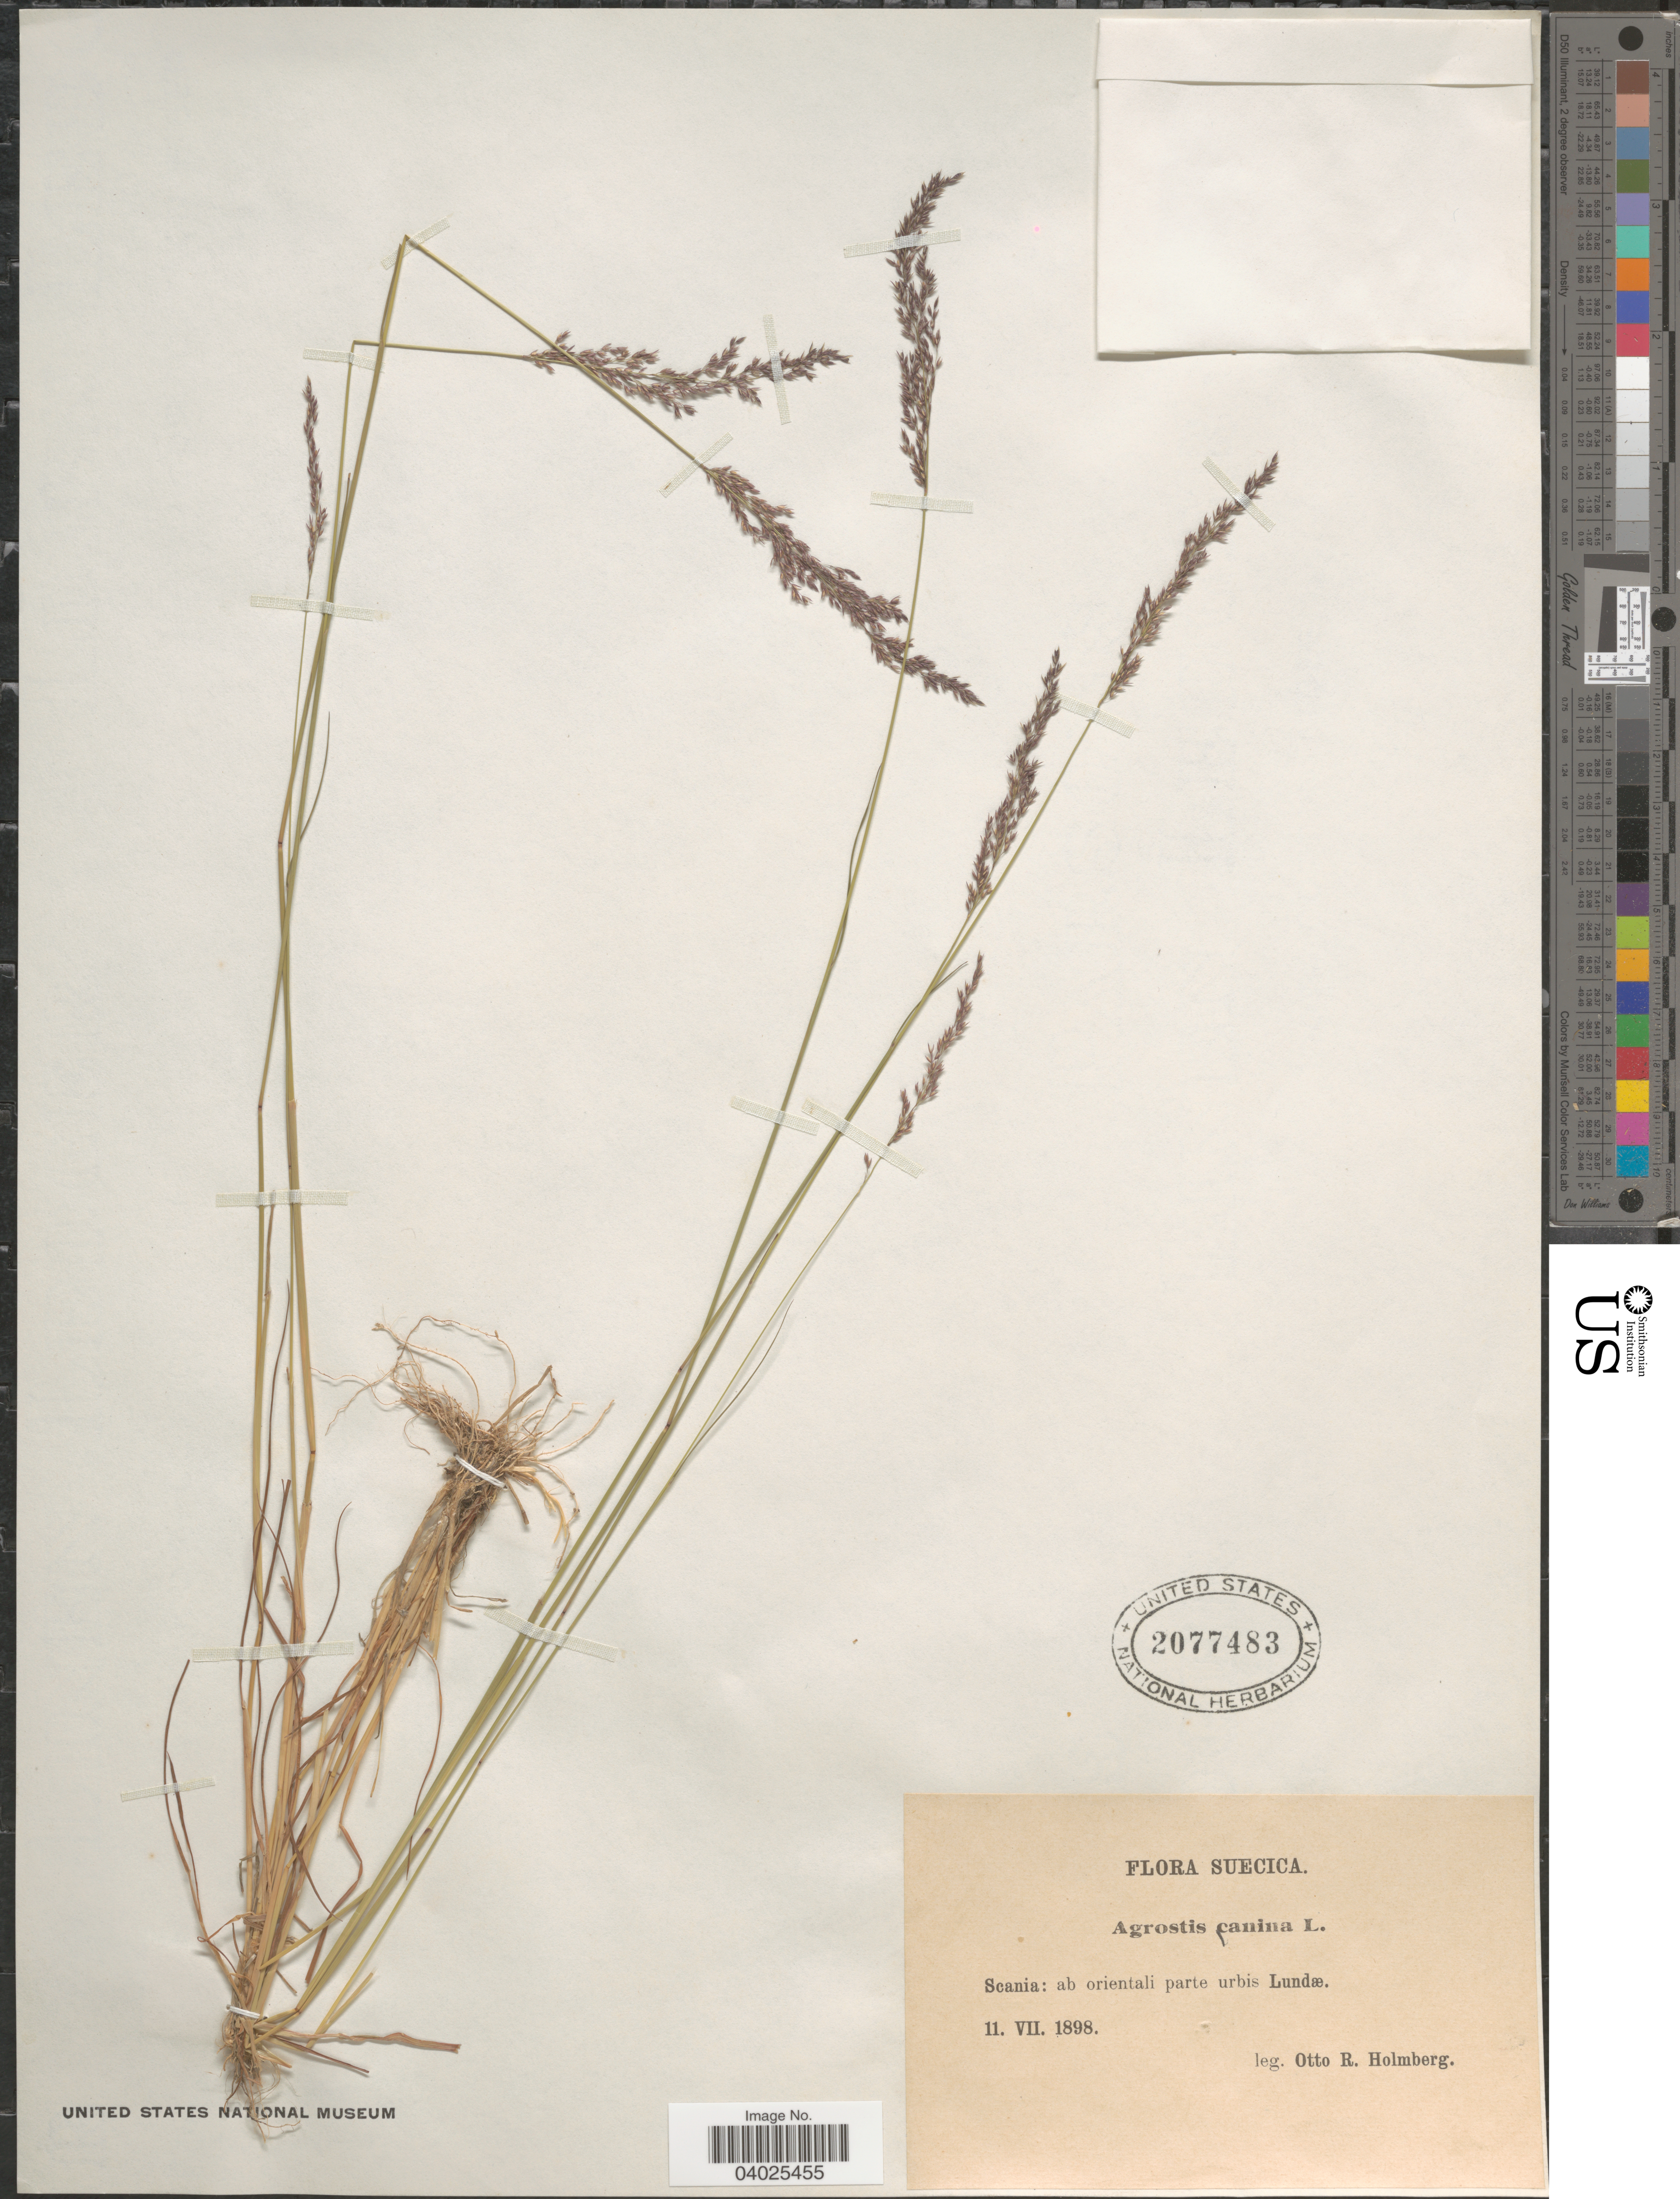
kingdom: Plantae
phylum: Tracheophyta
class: Liliopsida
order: Poales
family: Poaceae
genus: Agrostis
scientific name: Agrostis canina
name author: L.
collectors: O. Holmberg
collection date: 1898-07-11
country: Sweden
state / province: Skåne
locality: Suecica. Scania: ab orientali parte urbis Lundæ.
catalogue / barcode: US 2077483